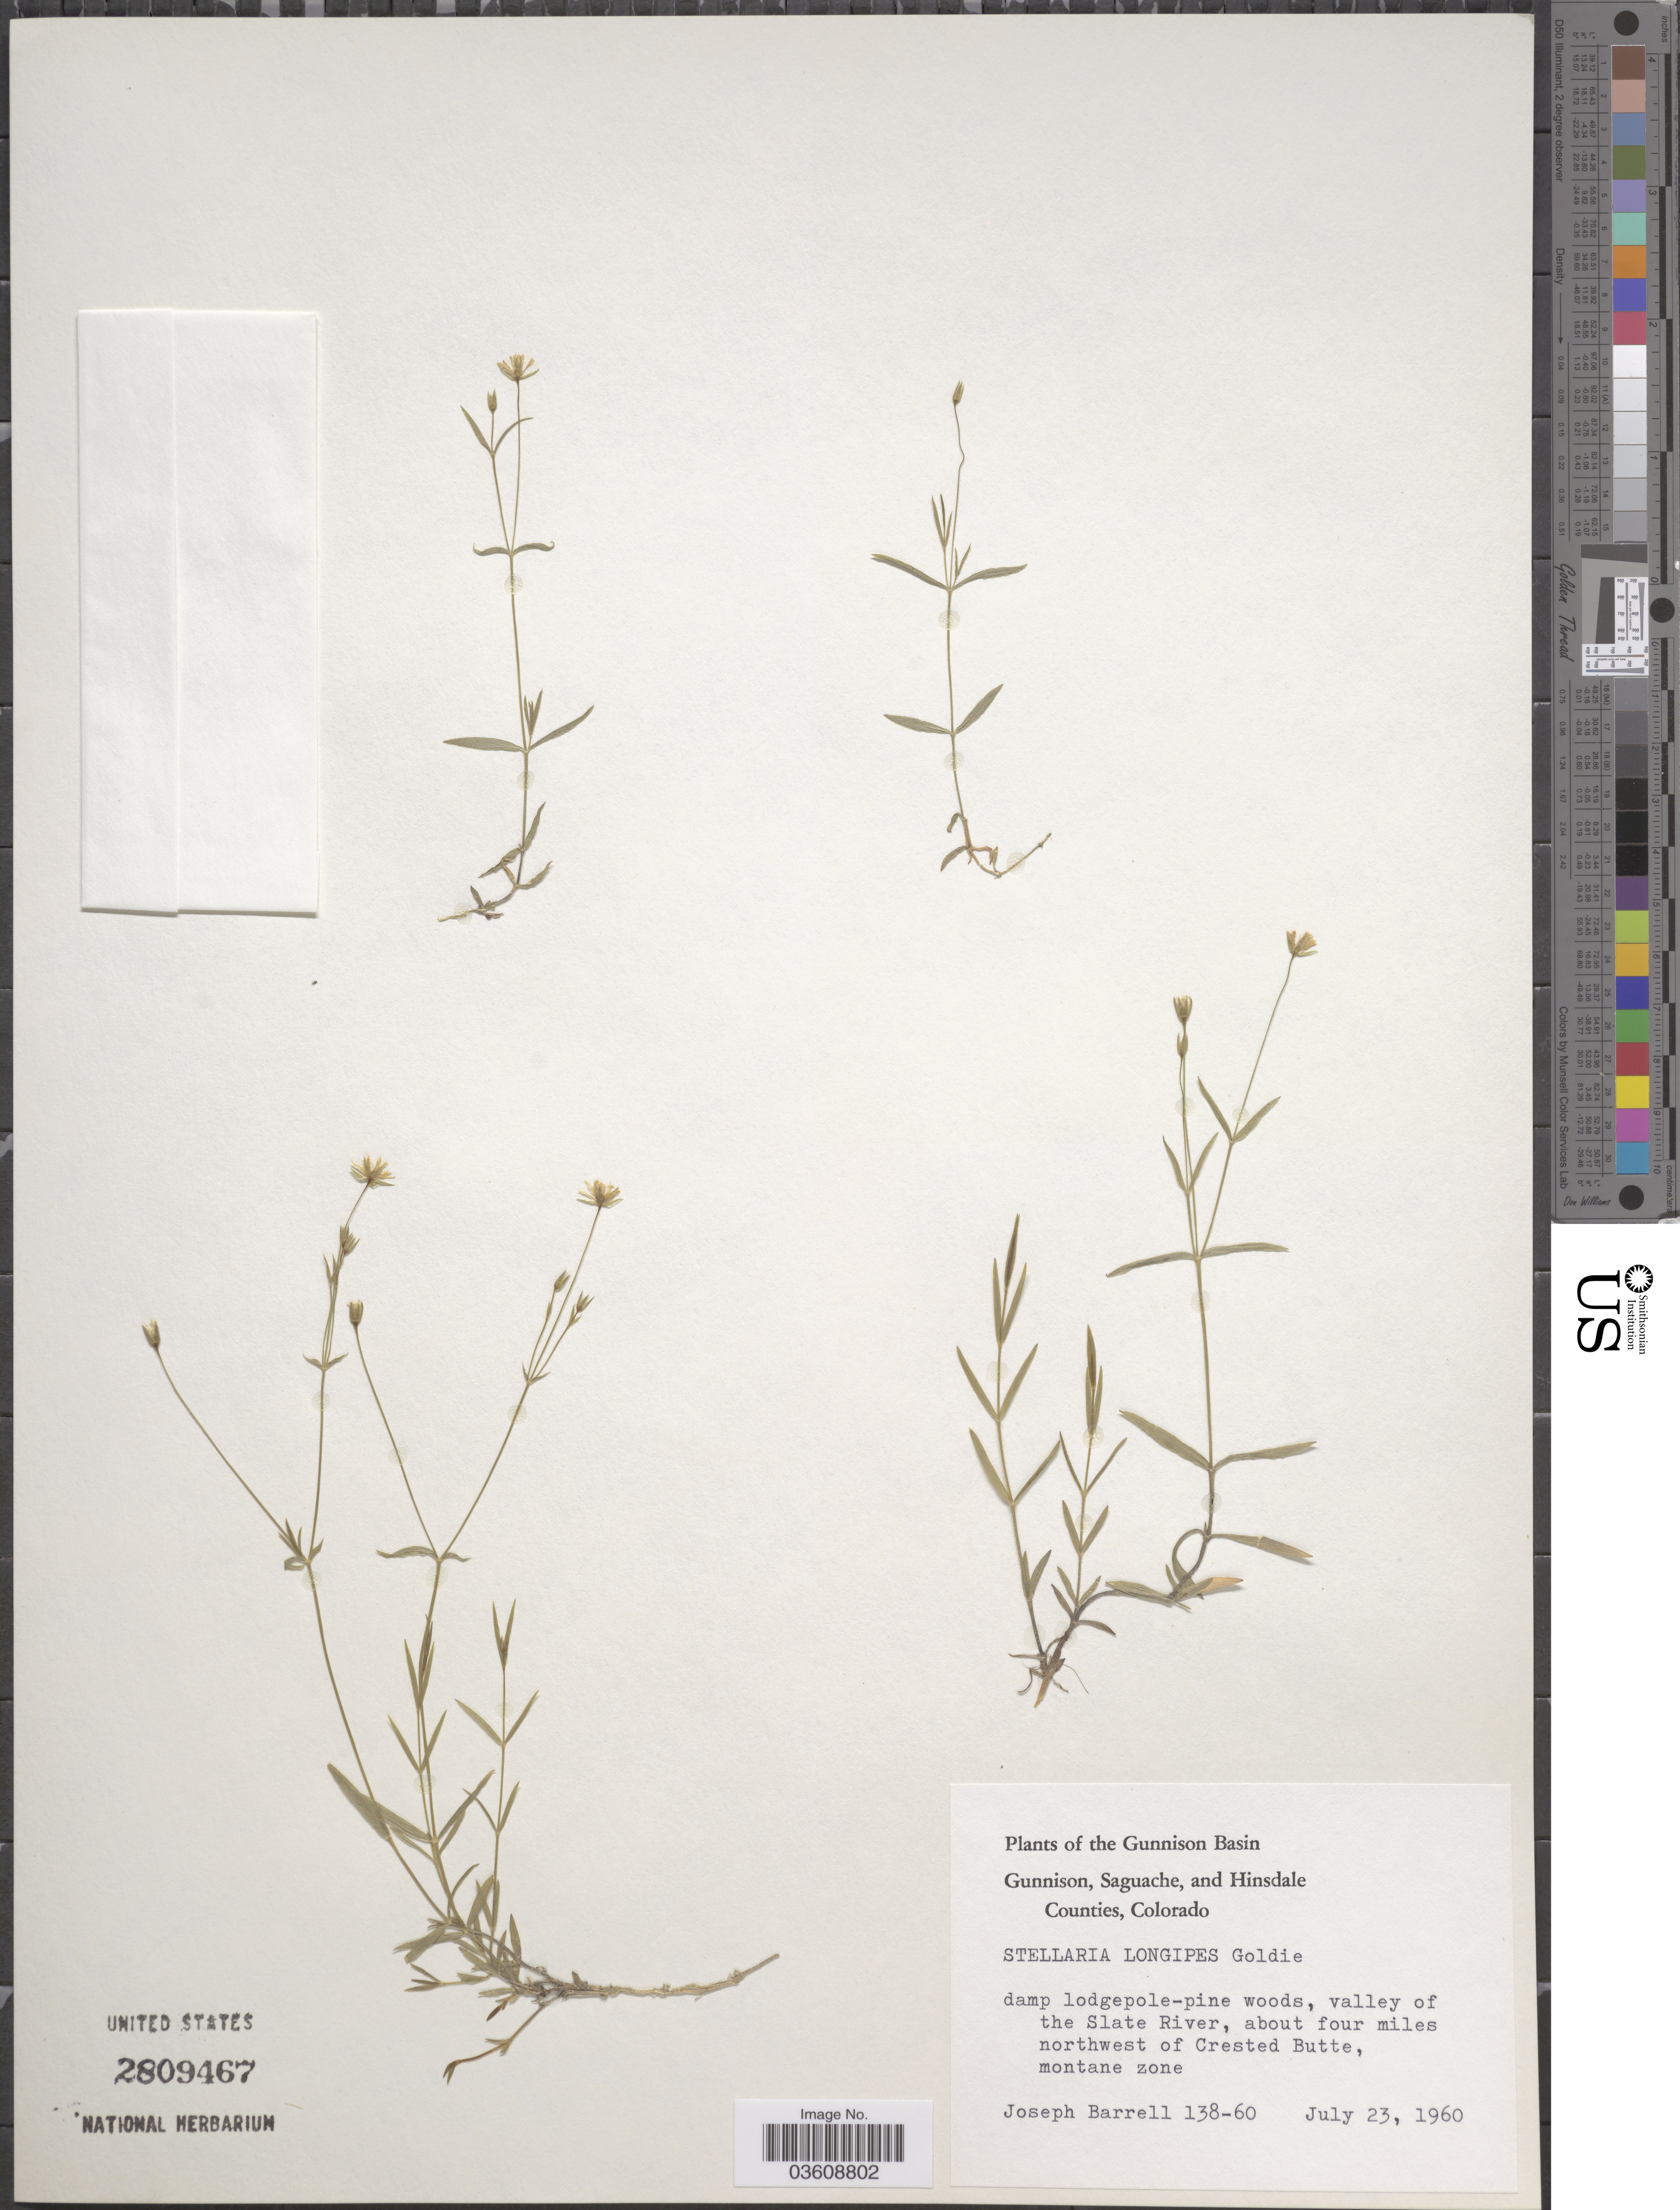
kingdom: Plantae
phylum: Tracheophyta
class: Magnoliopsida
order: Caryophyllales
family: Caryophyllaceae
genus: Stellaria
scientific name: Stellaria longipes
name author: Goldie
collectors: J. Barrell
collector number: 138-60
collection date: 1960-07-23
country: United States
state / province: Colorado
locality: The Gunnison Basin. Gunnison, Saguache, and Hinsdale Counties. Valley of the Slate River, about four miles northwest of Crested Butte, montane zone.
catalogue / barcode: US 2809467